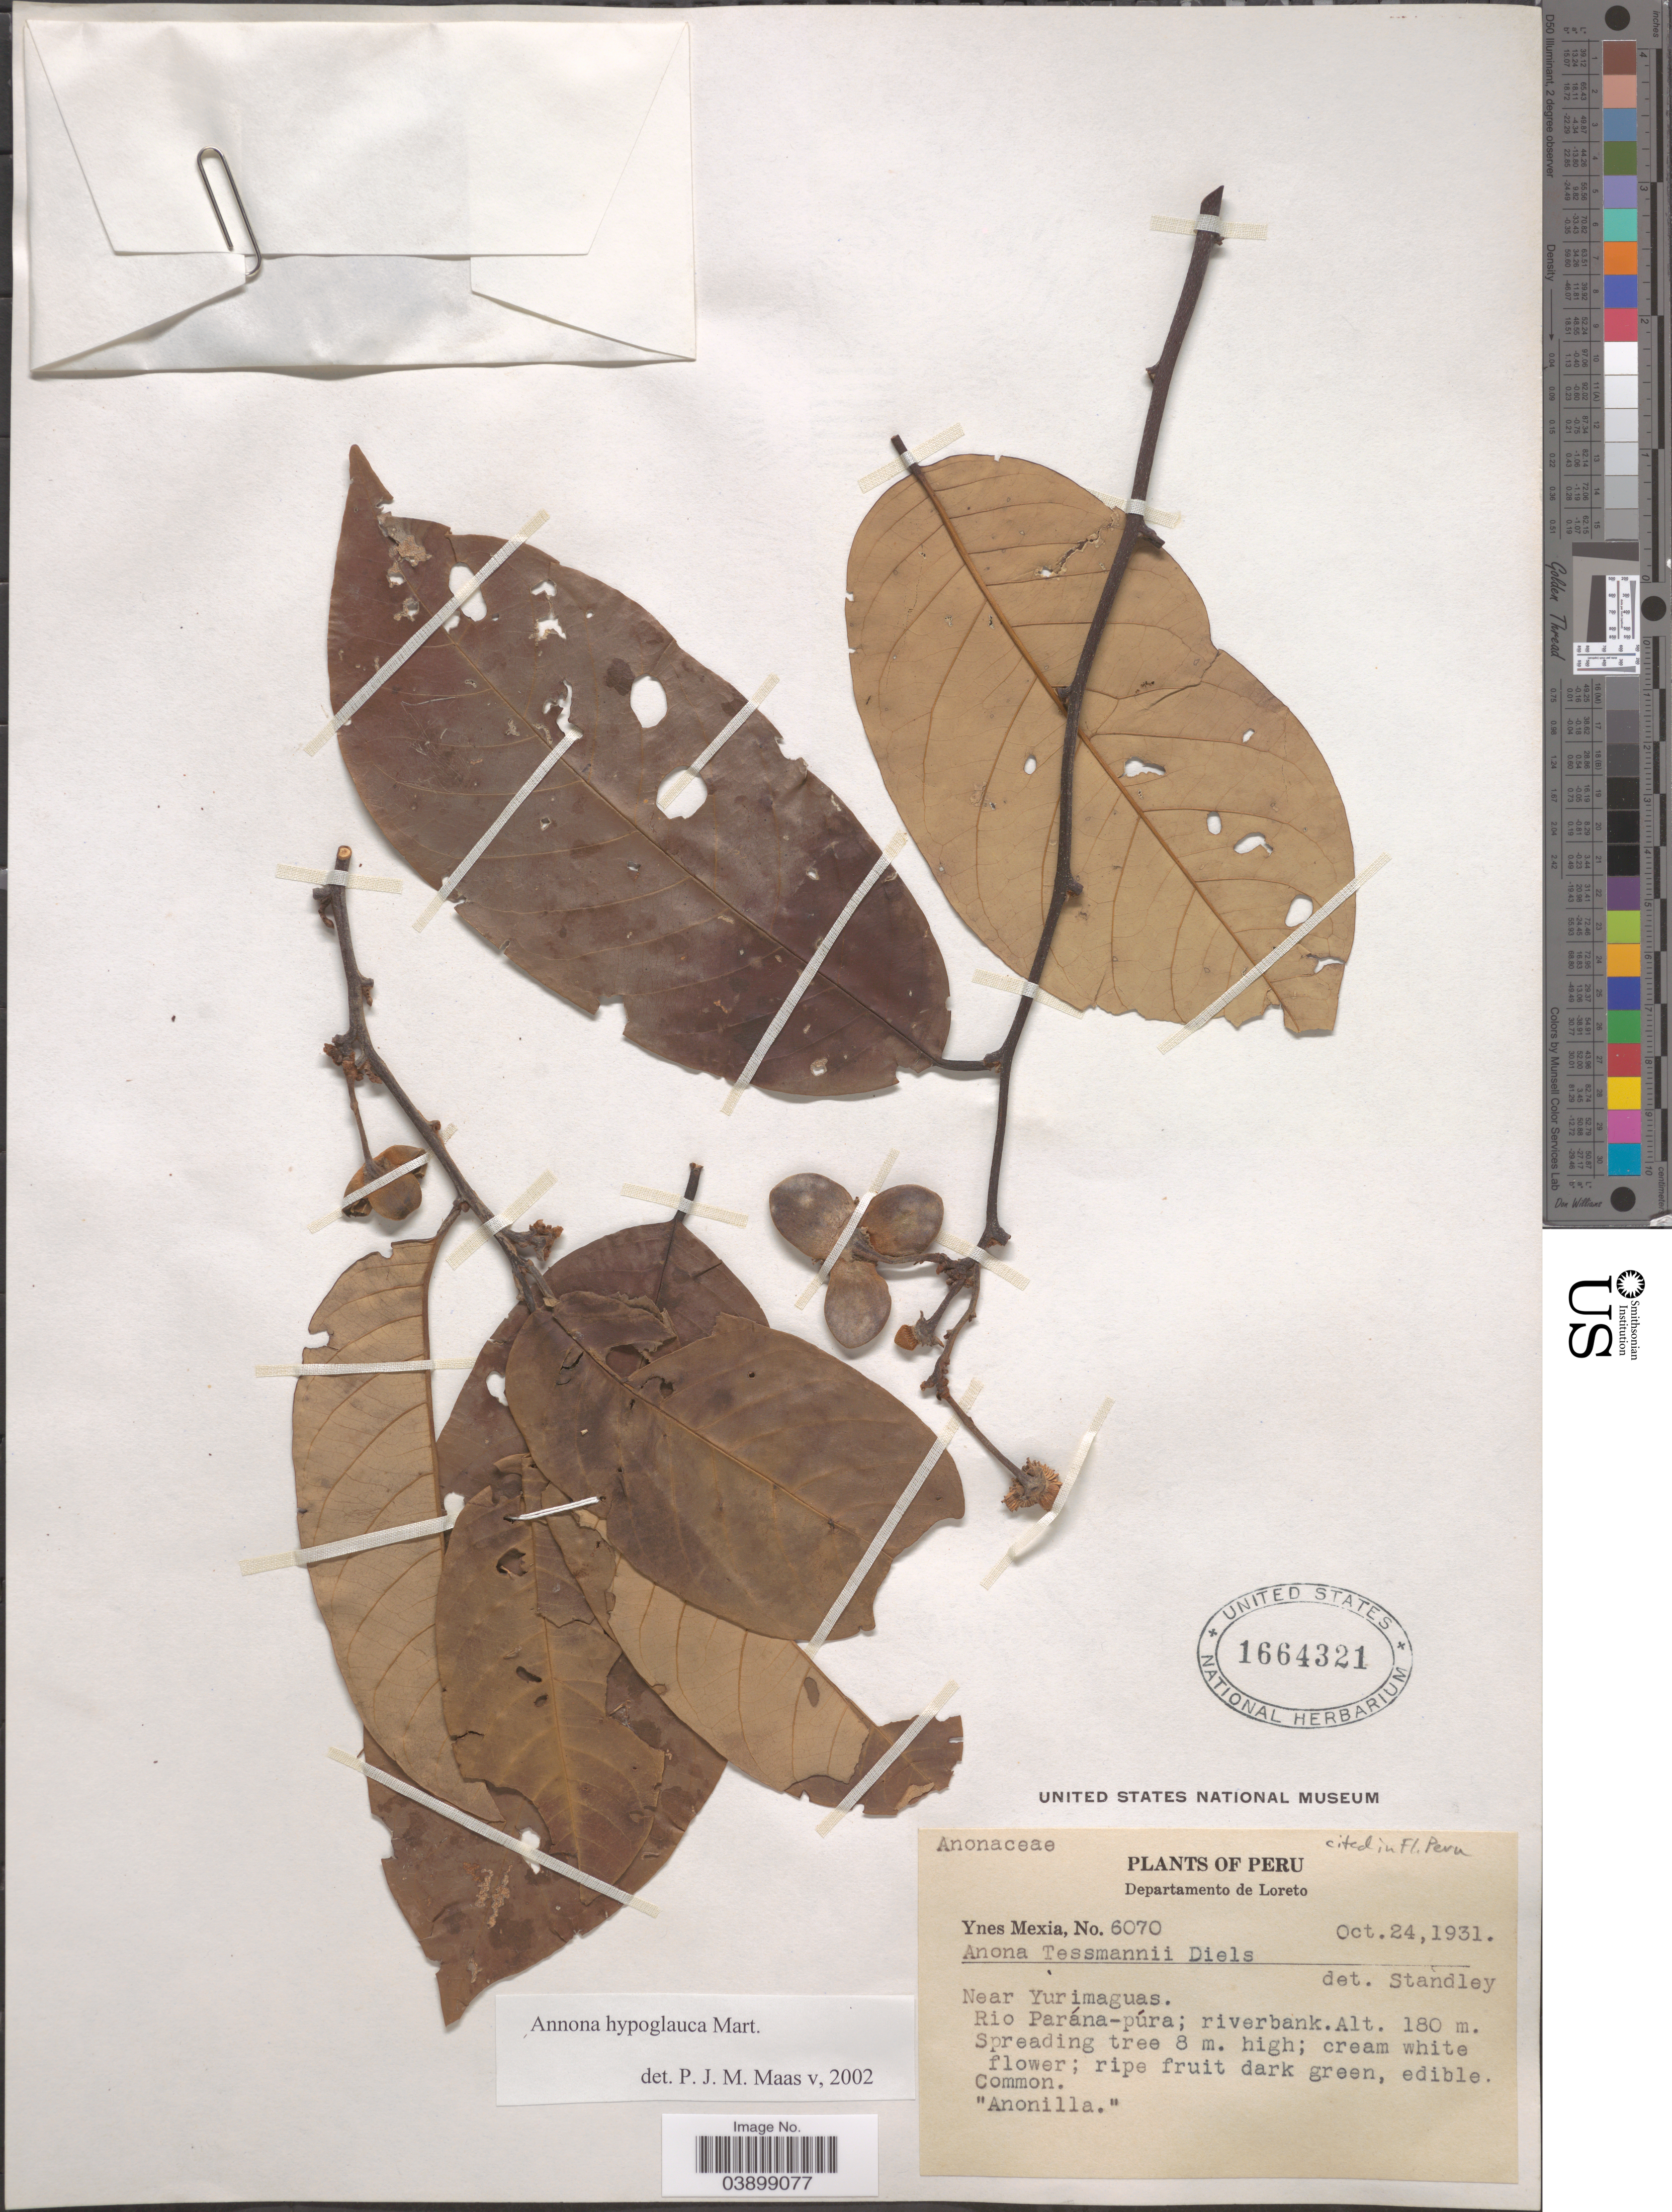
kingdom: Plantae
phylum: Tracheophyta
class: Magnoliopsida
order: Magnoliales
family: Annonaceae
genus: Annona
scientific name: Annona hypoglauca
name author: Mart.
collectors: Y. Mexia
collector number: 6070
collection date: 1931-10-24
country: Peru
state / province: Loreto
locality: Departamento de Loreto. Near Yurimaguas. Rio Parána-púra; riverbank.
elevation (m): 180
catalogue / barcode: US 1664321